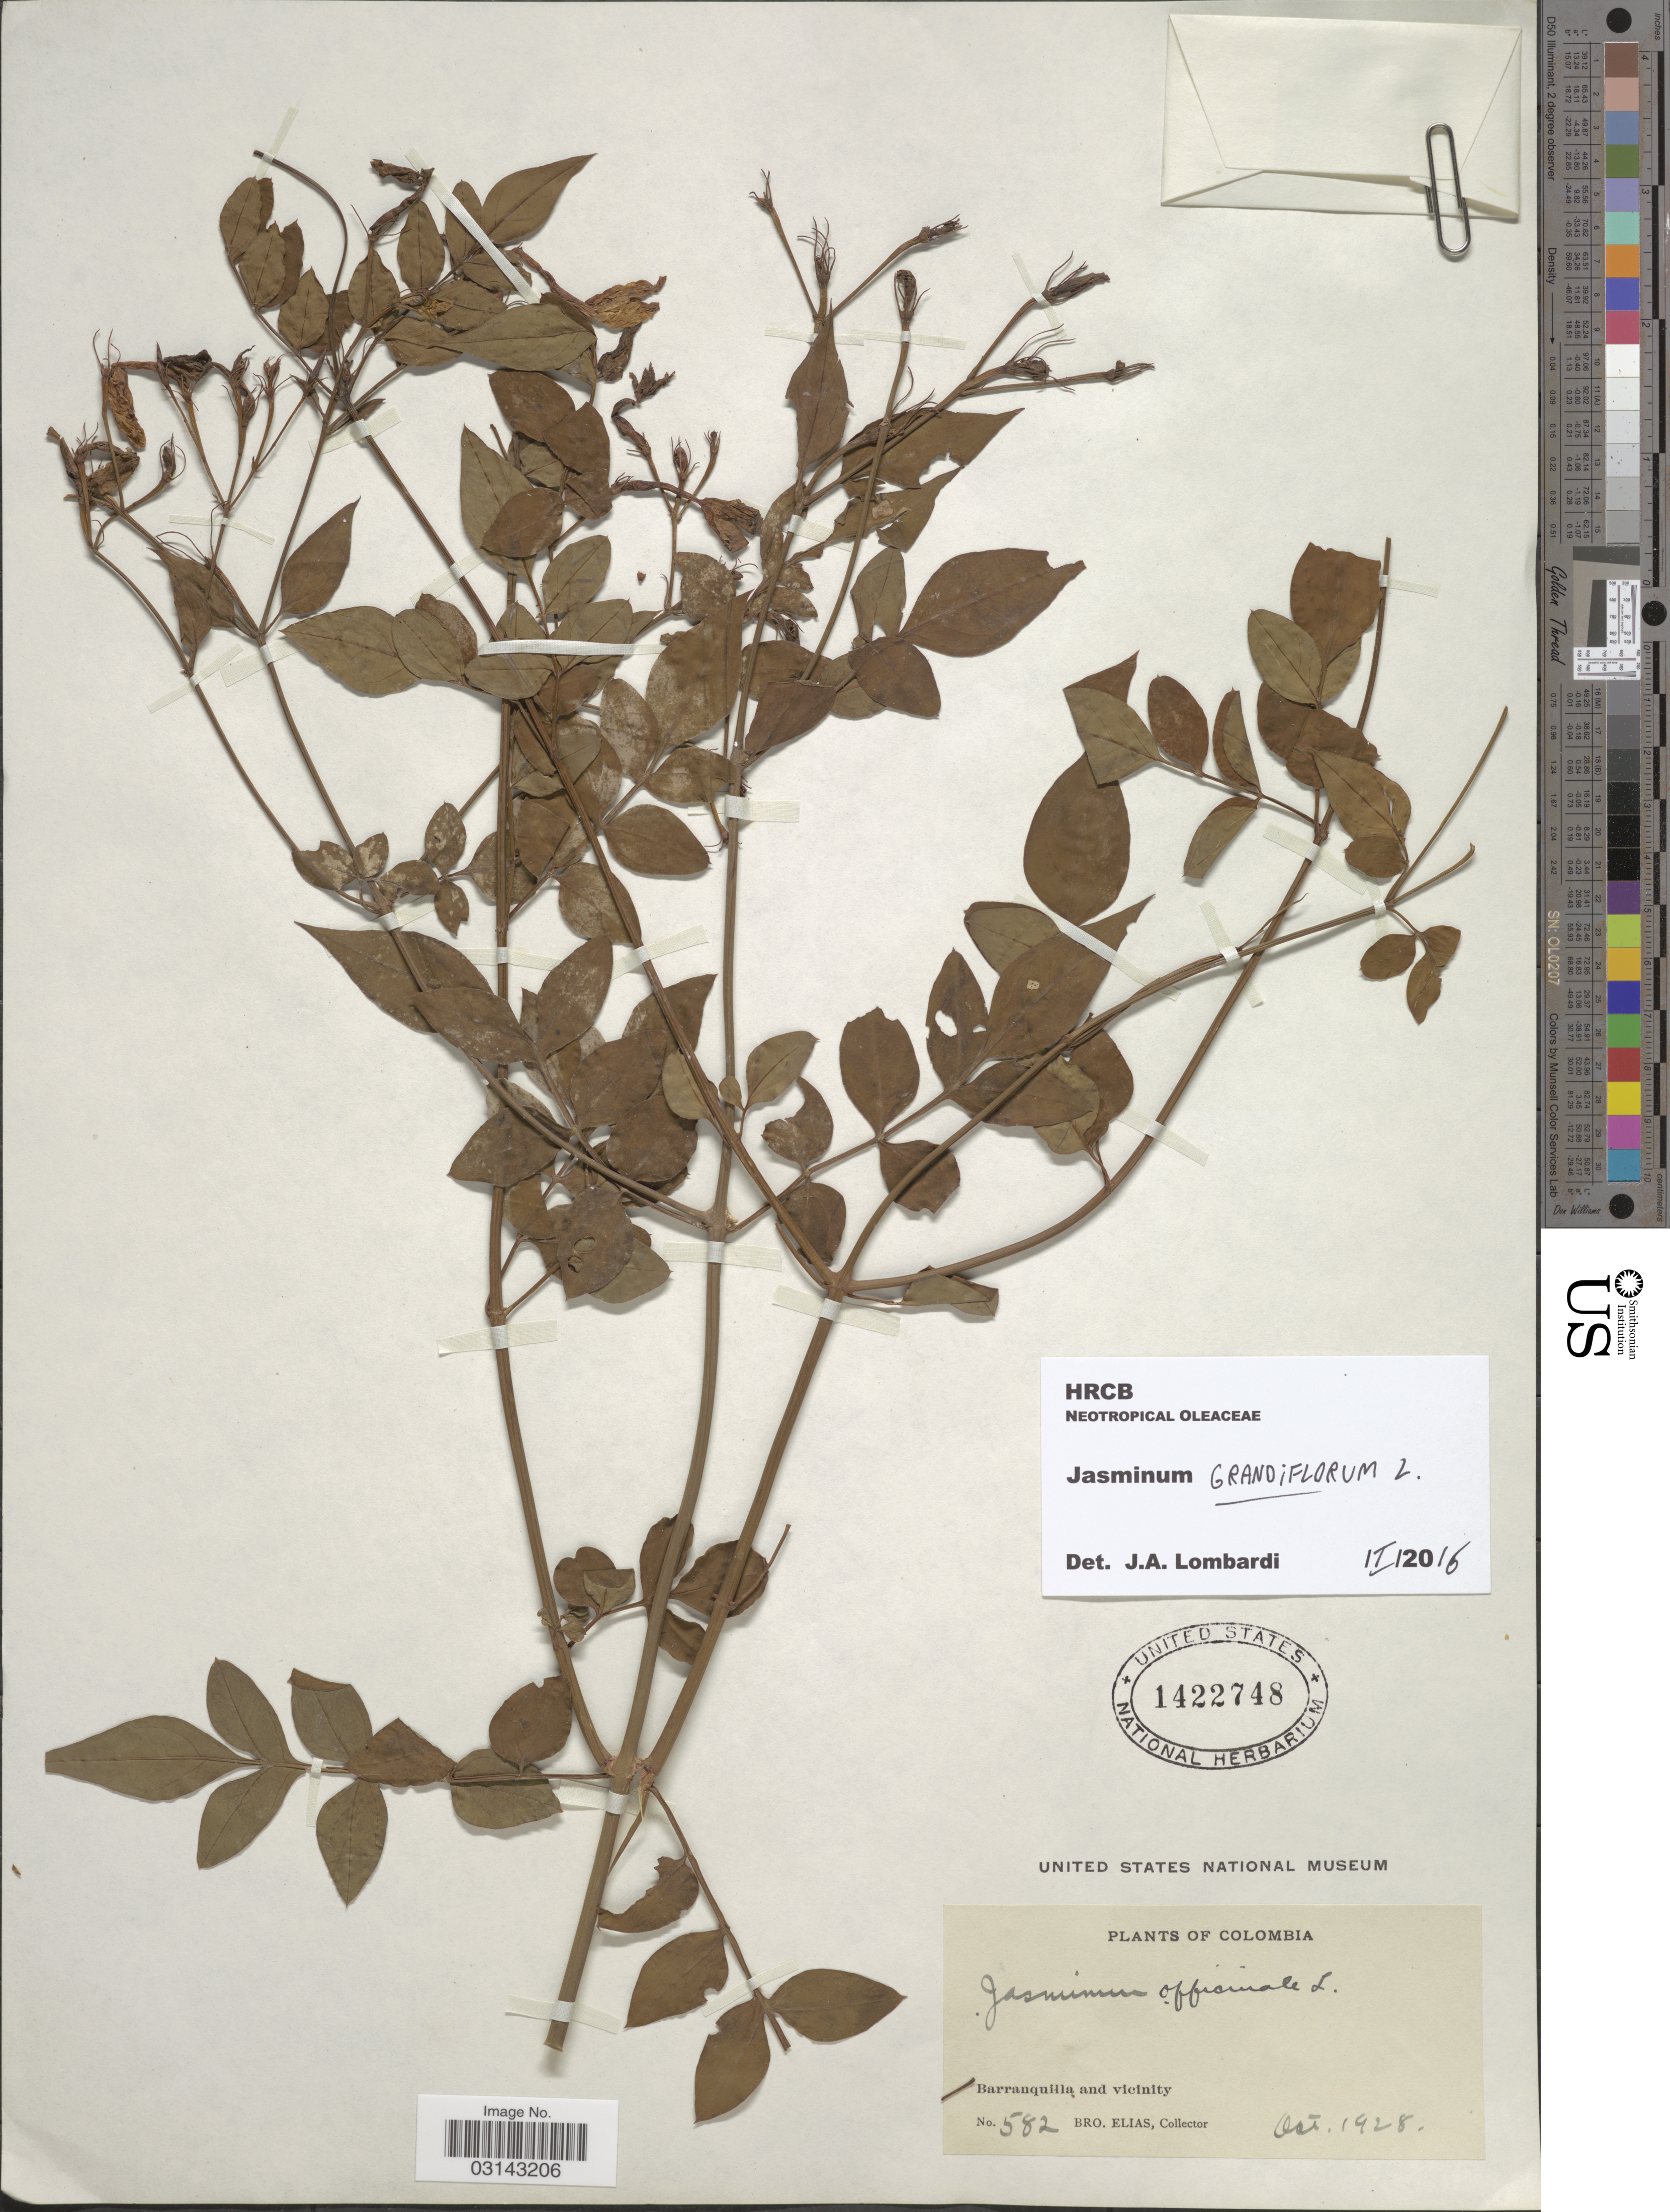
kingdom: Plantae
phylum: Tracheophyta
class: Magnoliopsida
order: Lamiales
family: Oleaceae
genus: Jasminum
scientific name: Jasminum grandiflorum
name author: L.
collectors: Bro. Elias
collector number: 582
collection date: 1928-10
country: Colombia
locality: Barranquilla and vicinity.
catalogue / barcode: US 1422748